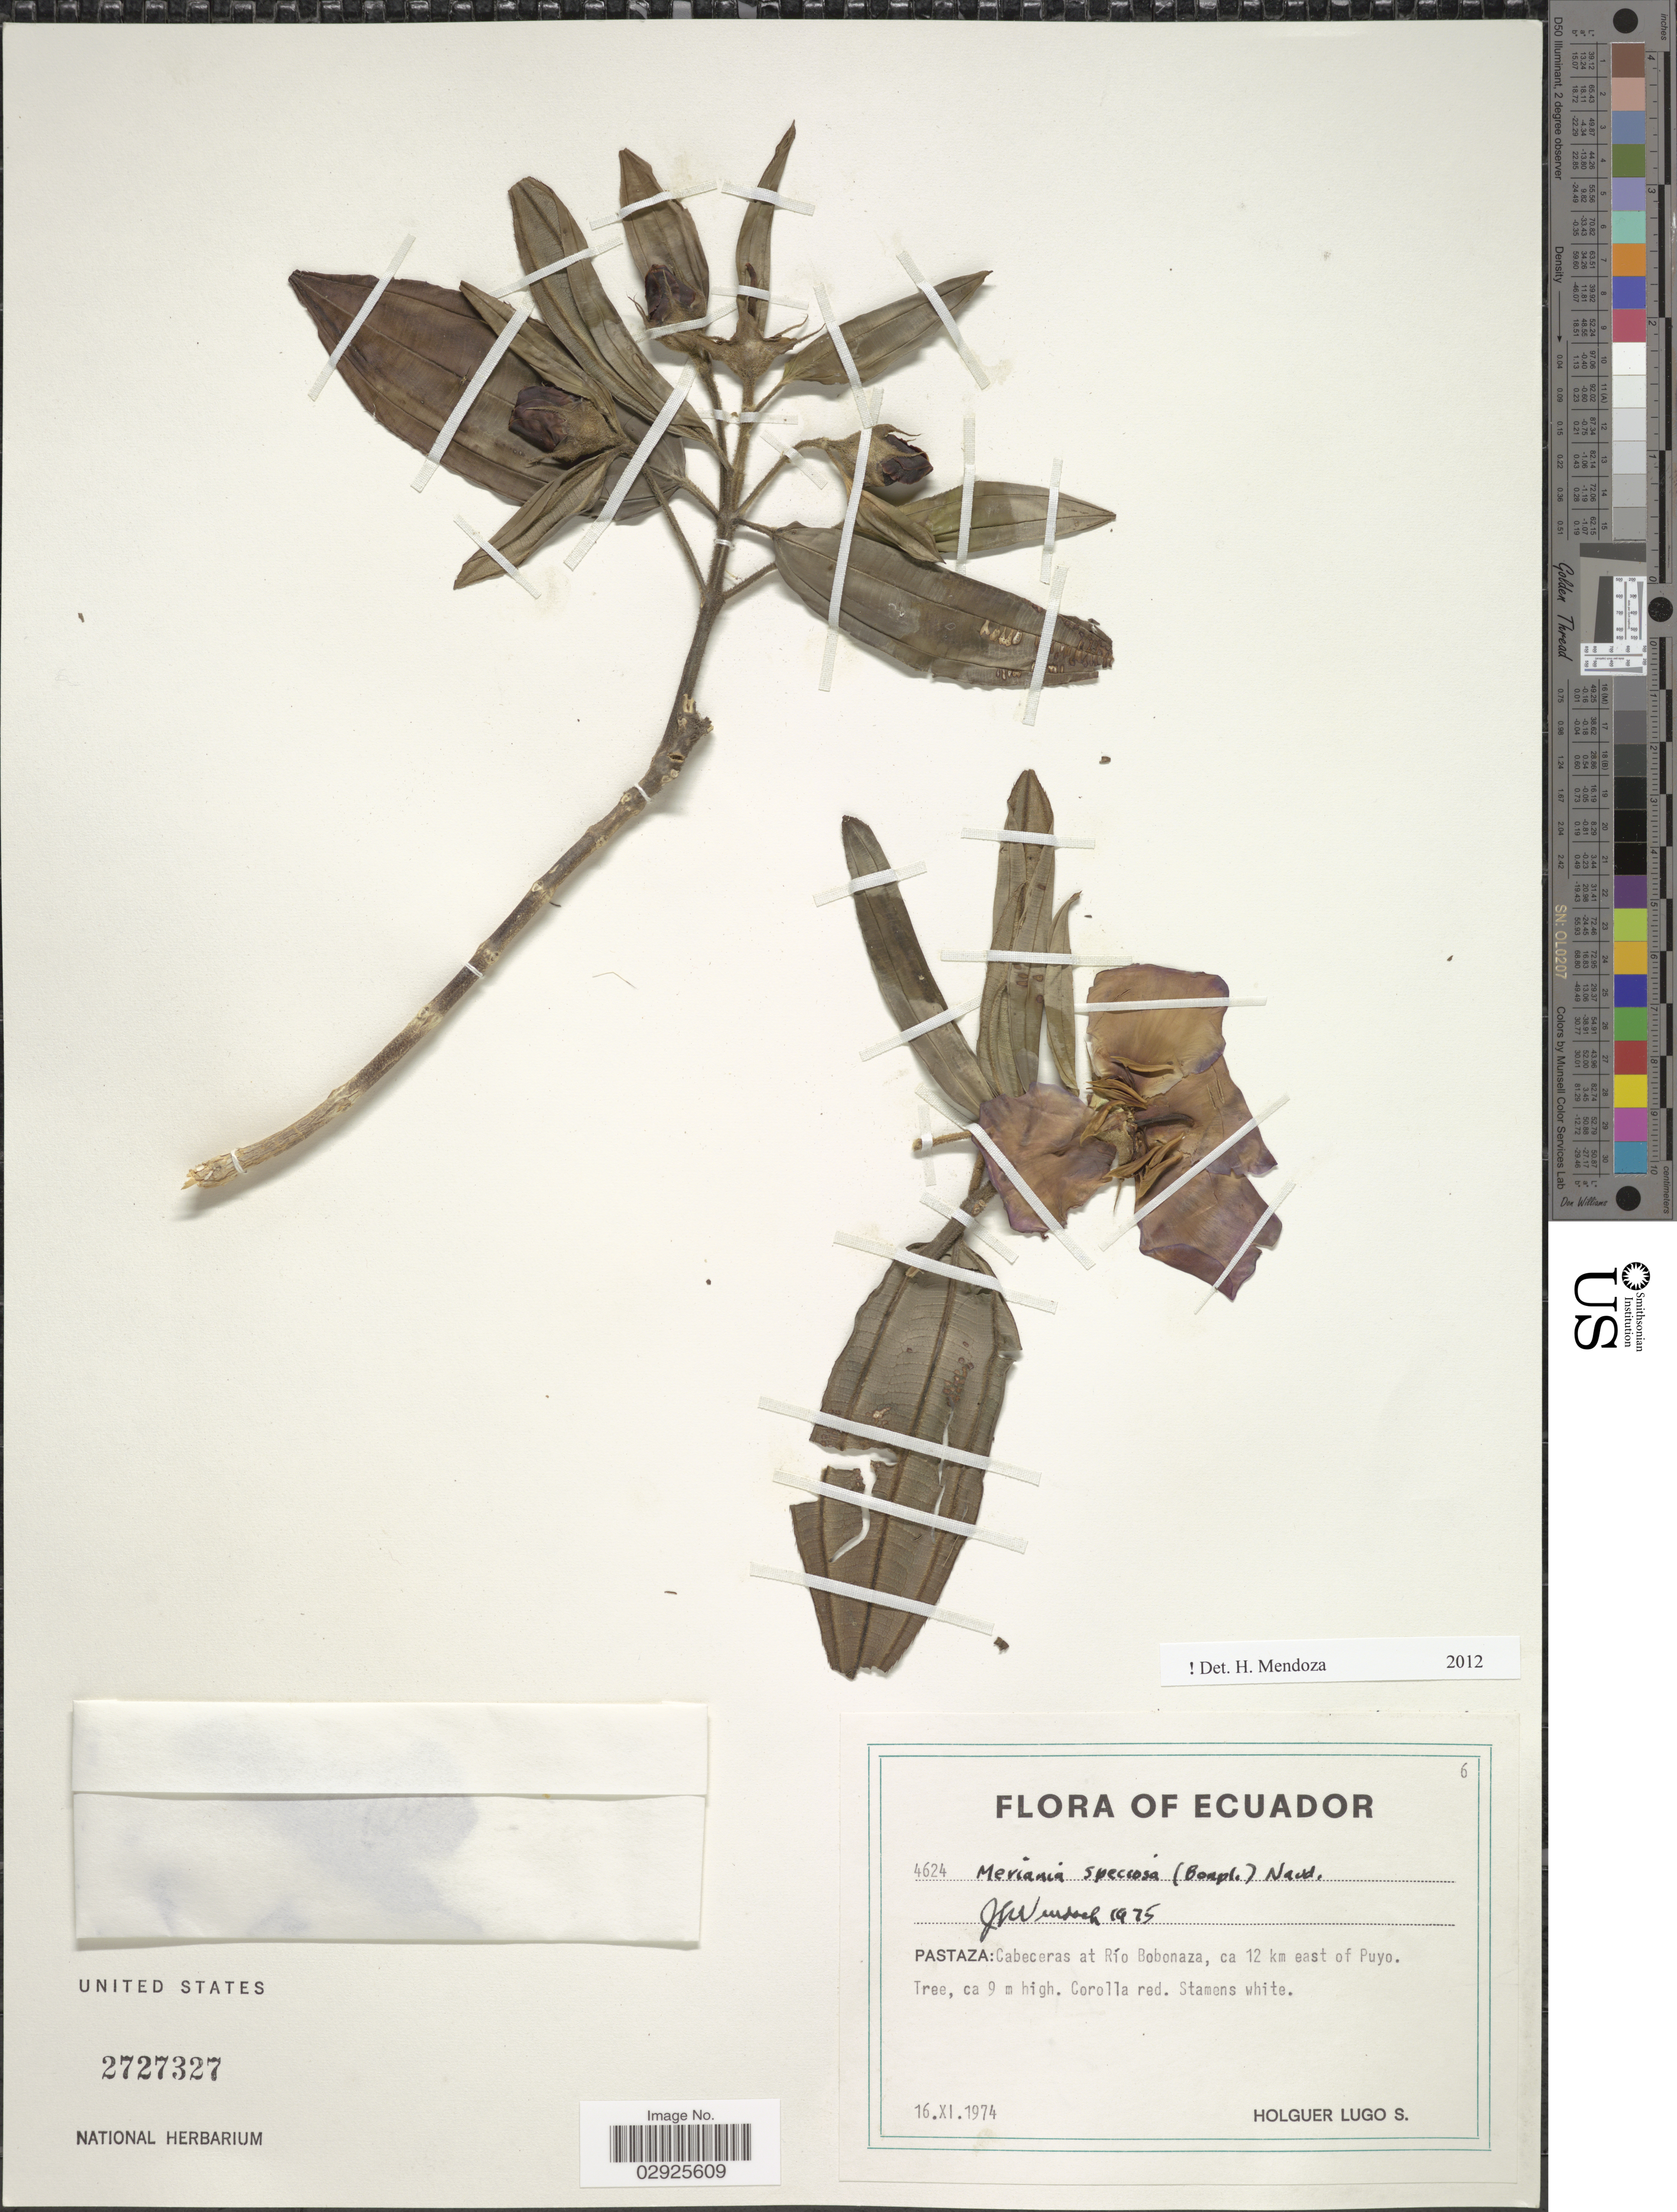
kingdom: Plantae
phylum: Tracheophyta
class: Magnoliopsida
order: Myrtales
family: Melastomataceae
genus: Meriania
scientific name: Meriania speciosa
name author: (Bonpl.) Naudin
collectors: H. Lugo S.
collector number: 4624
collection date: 1974-11-16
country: Ecuador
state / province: Pastaza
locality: Cabeceras at Río Bobonaza, ca 12 km east of Puyo.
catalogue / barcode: US 2727327